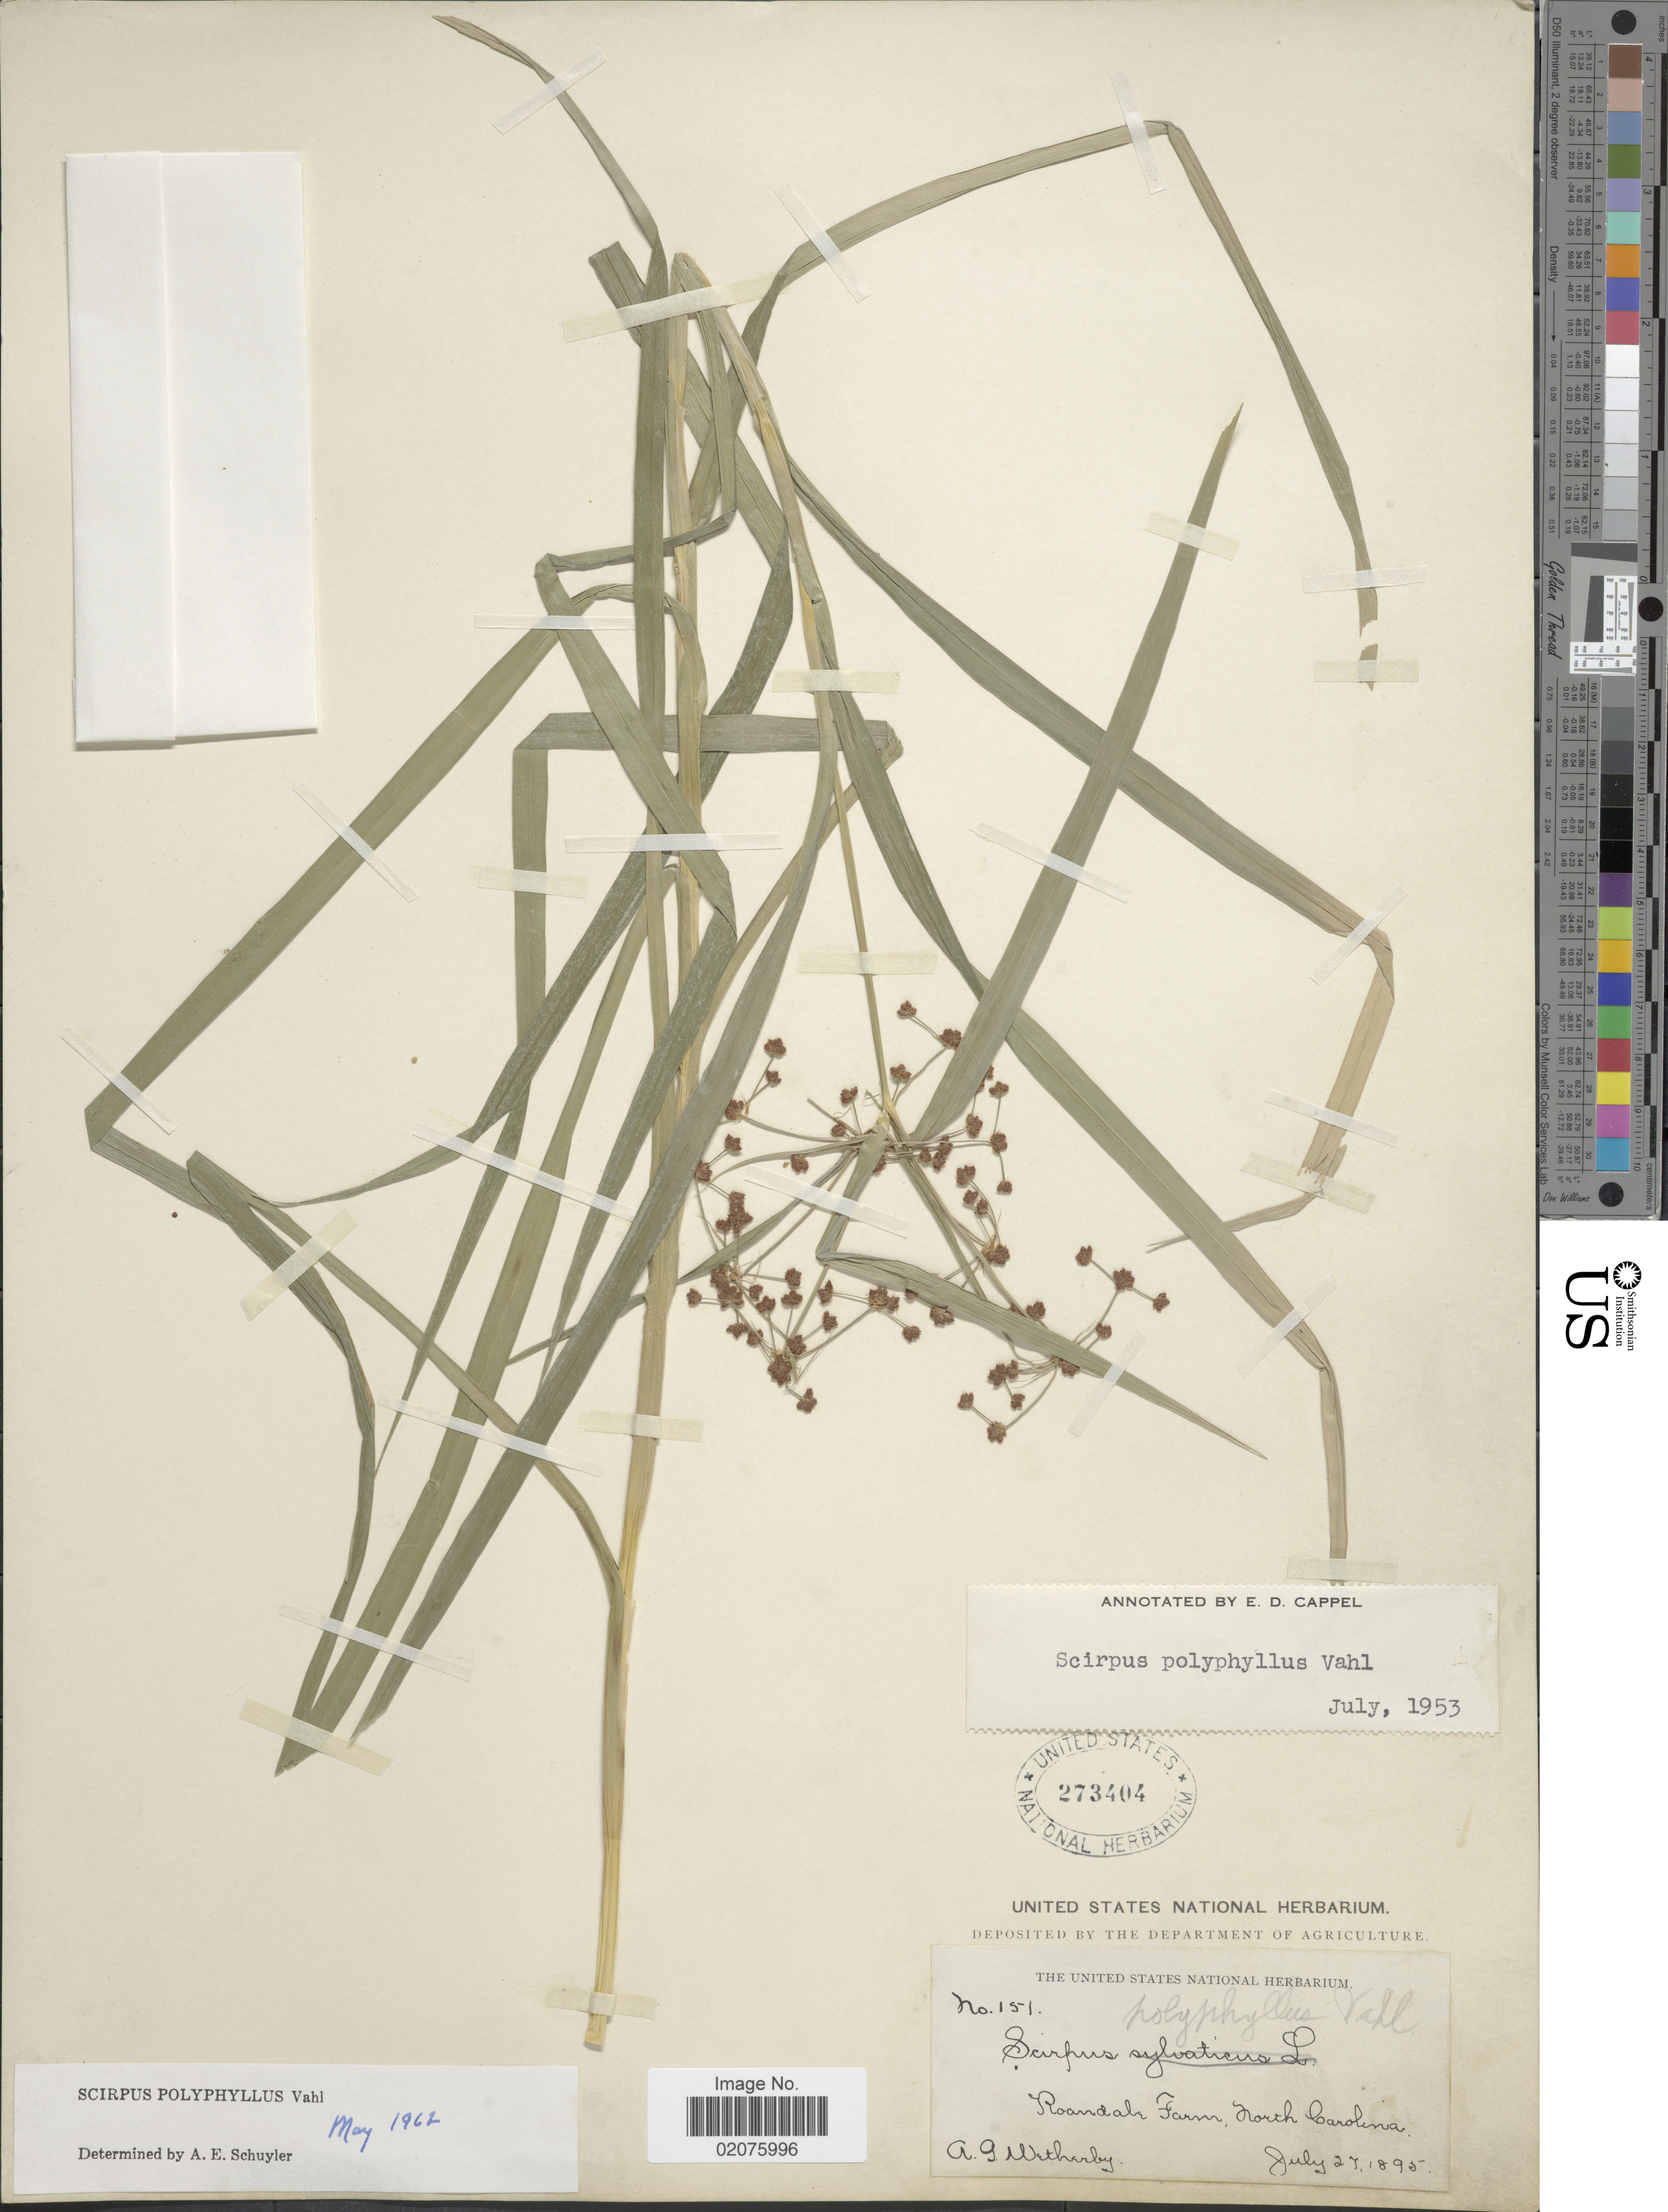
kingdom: Plantae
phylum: Tracheophyta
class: Liliopsida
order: Poales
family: Cyperaceae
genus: Scirpus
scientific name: Scirpus polyphyllus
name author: Vahl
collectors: A. Wetherby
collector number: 151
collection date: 1895-07-27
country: United States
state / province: North Carolina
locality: Roandale Farm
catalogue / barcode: US 273404